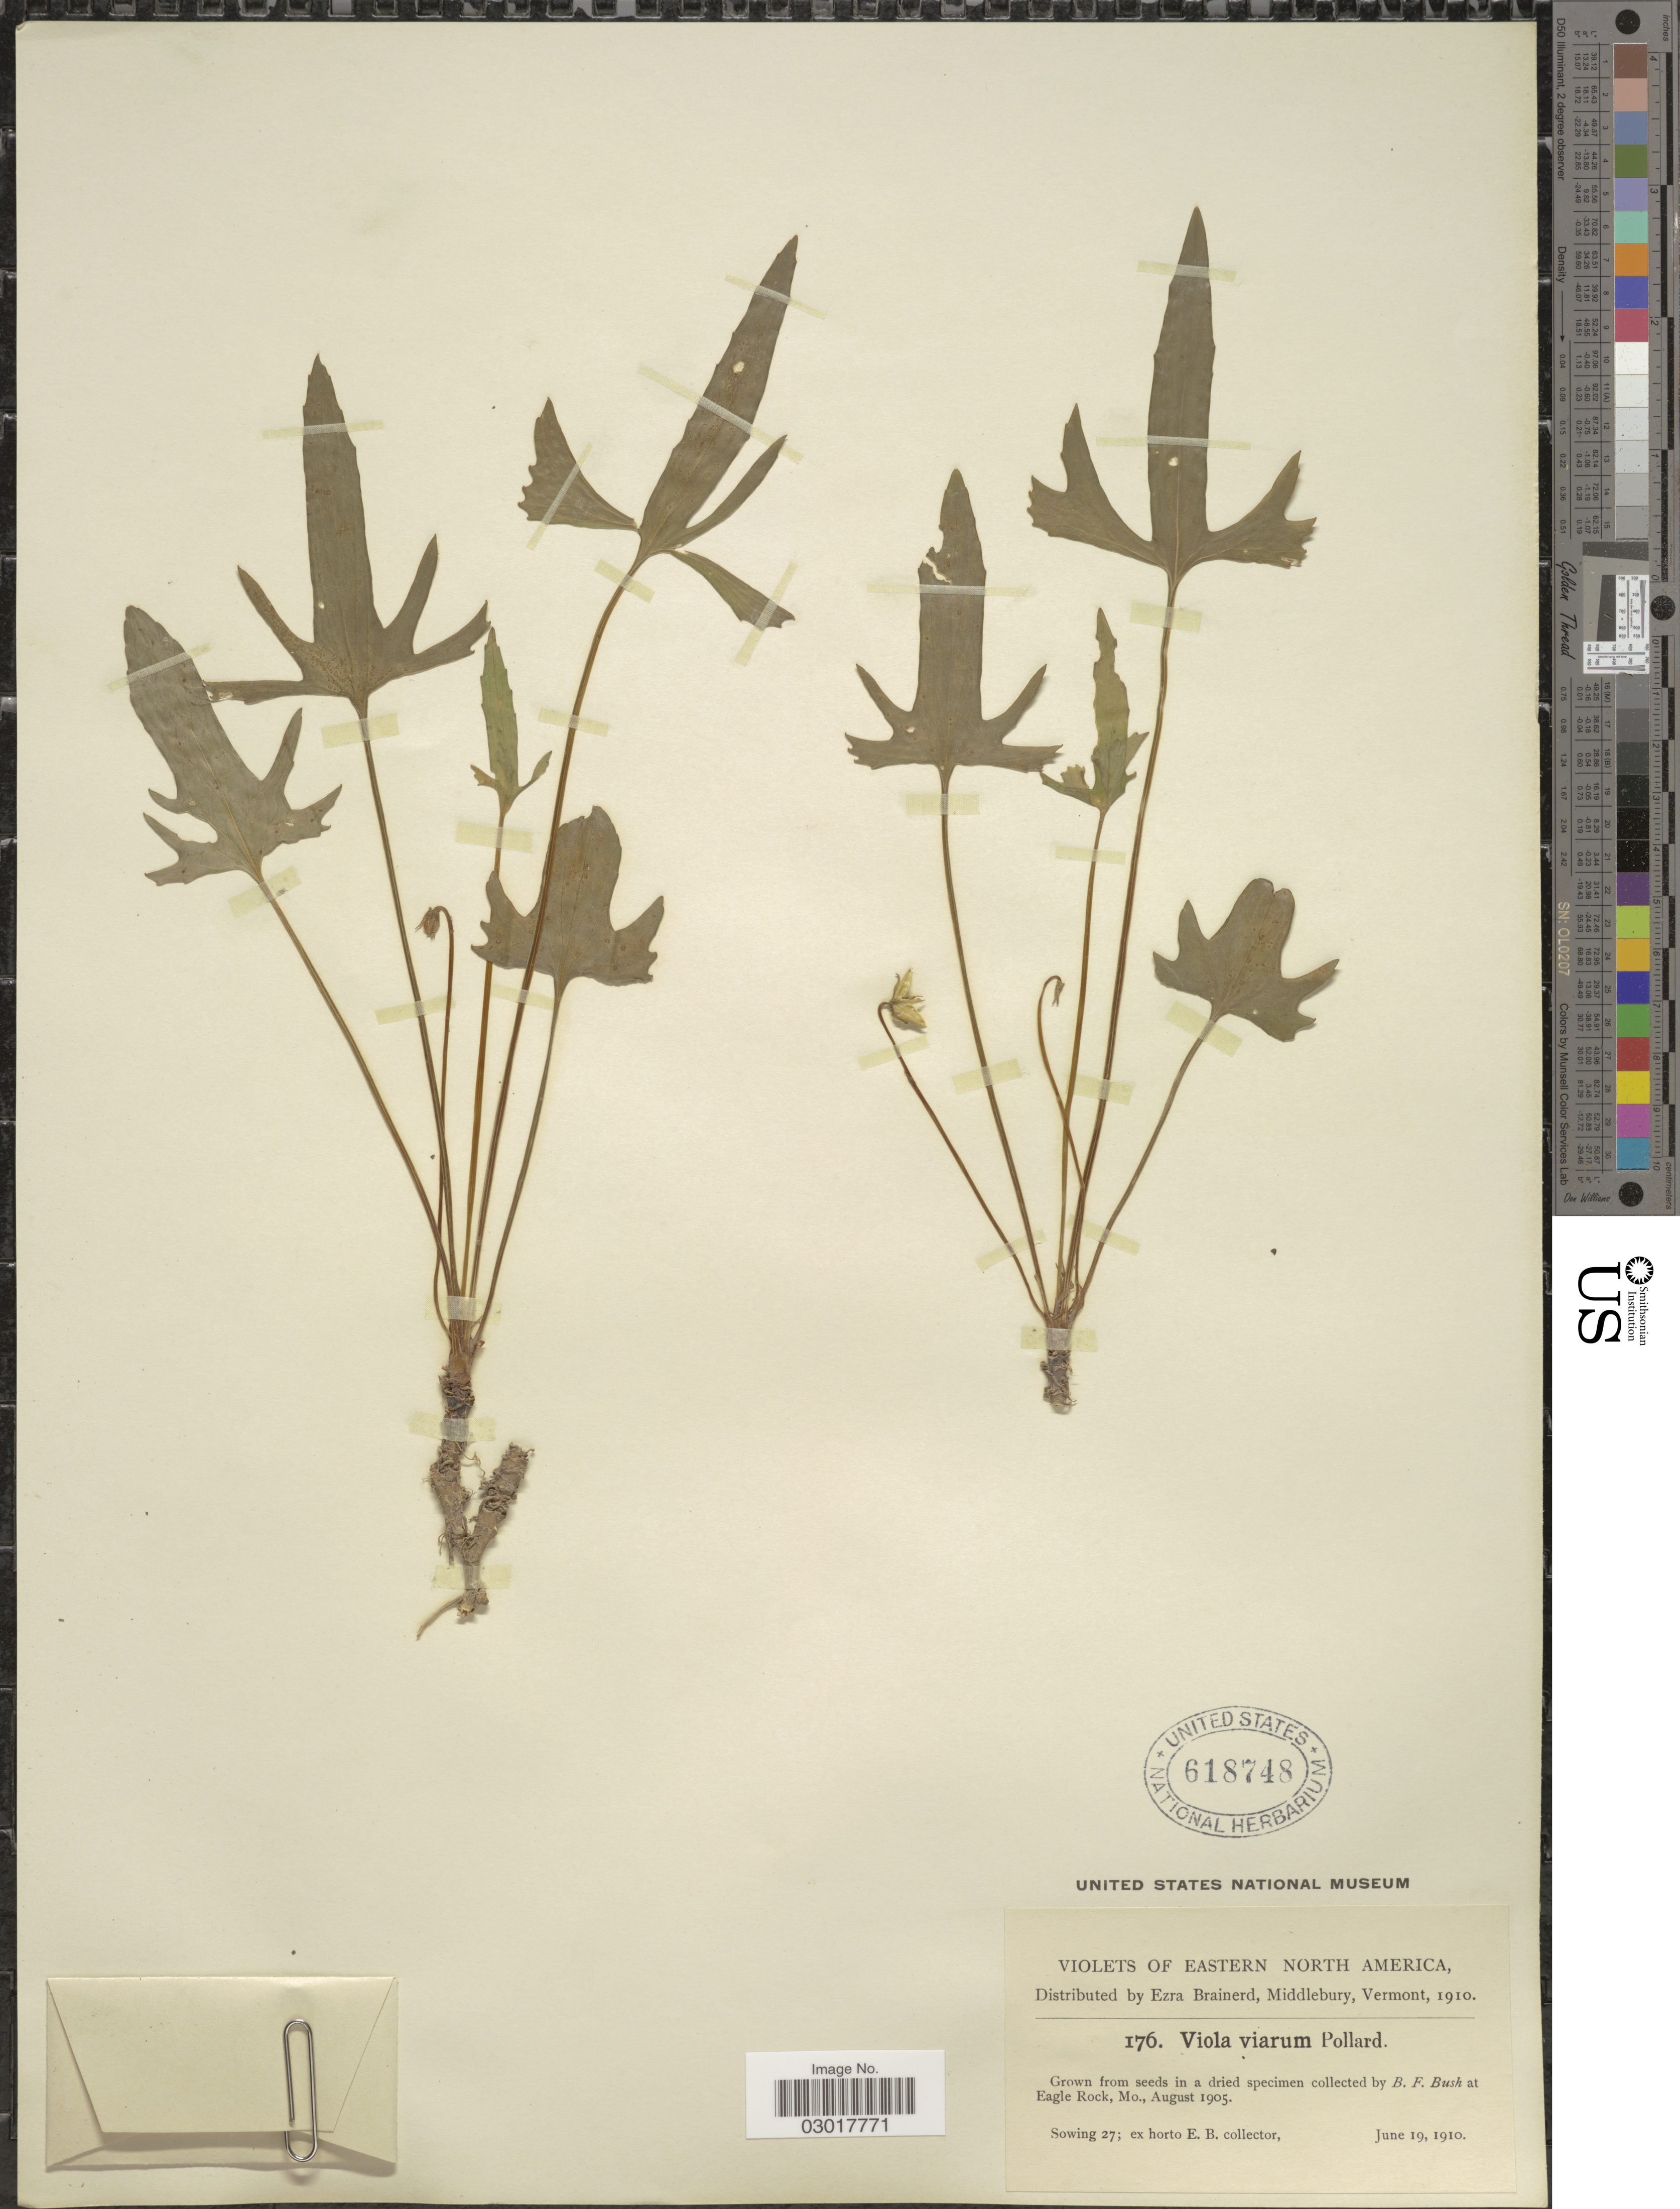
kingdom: Plantae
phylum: Tracheophyta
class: Magnoliopsida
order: Malpighiales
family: Violaceae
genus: Viola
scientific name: Viola viarum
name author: Pollard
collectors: ex herb. Ezra Brainerd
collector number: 176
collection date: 1910-06-19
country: United States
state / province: Missouri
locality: Eastern North America. Grown from seeds in a dried specimen collected by B.F. Bush at Eagle Rock, Mo.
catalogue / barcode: US 618748